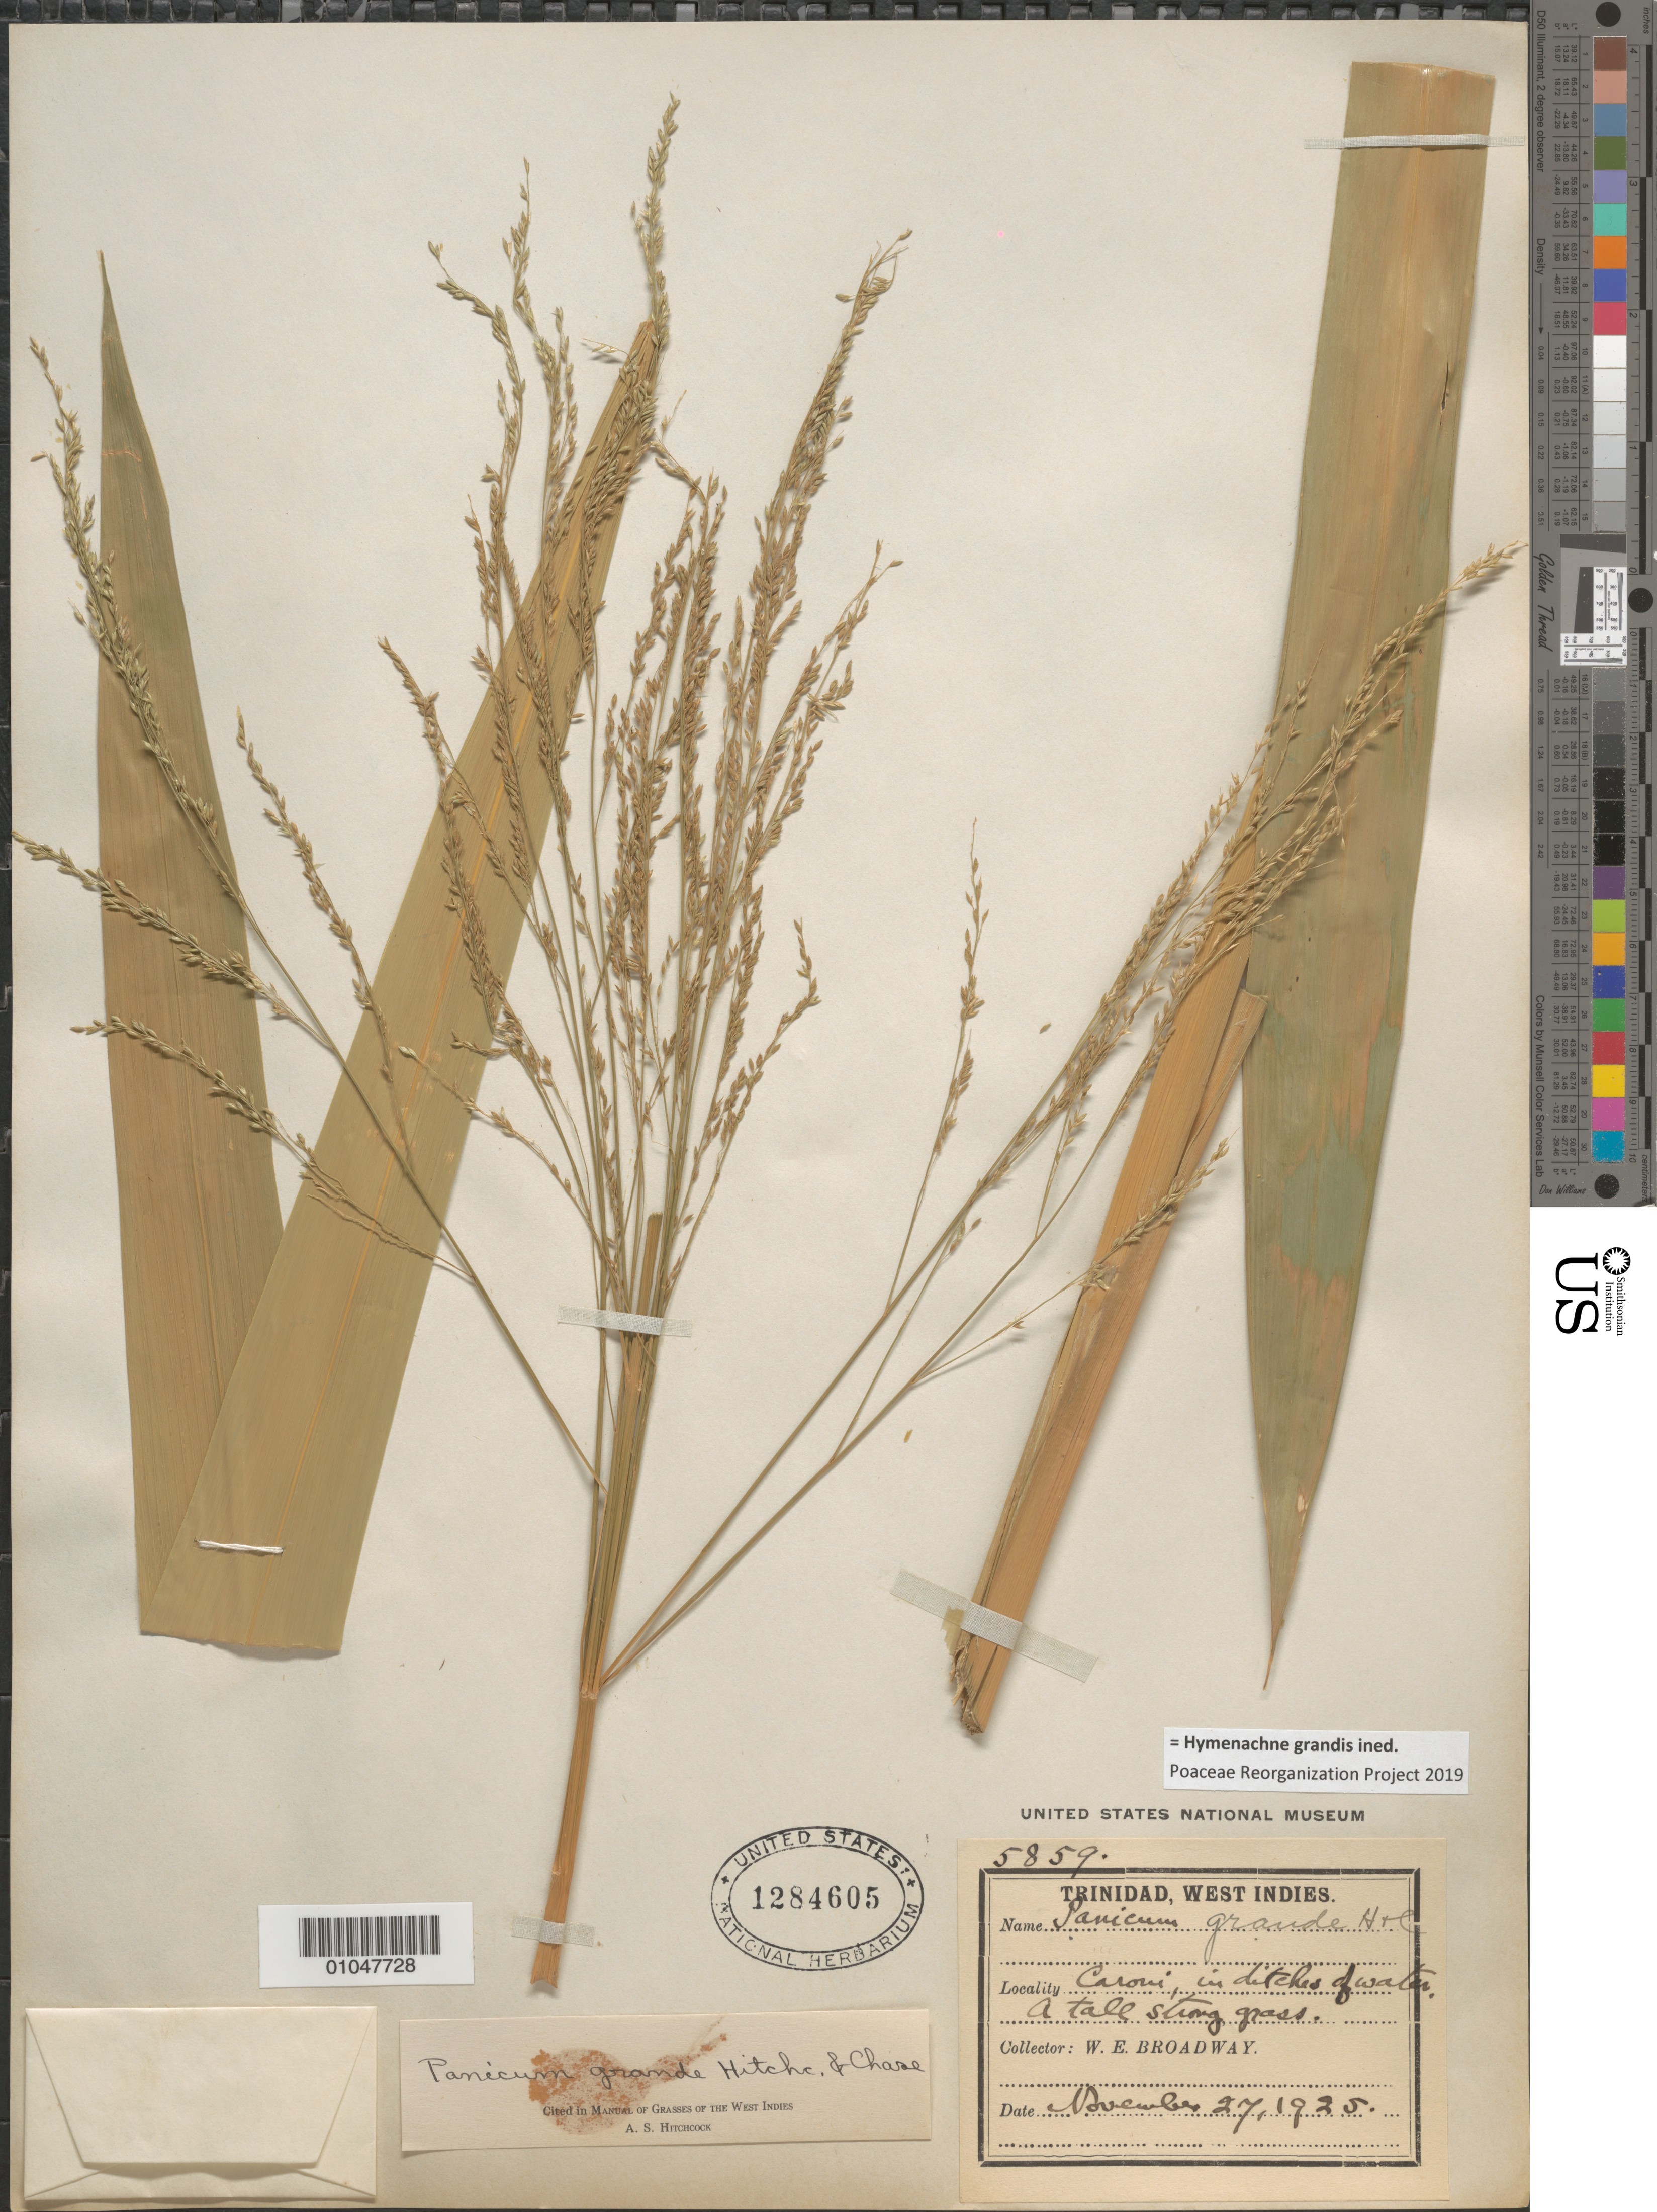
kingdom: Plantae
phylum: Tracheophyta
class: Liliopsida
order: Poales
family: Poaceae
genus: Hymenachne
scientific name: Hymenachne grandis ined. prp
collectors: W. E. Broadway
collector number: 5859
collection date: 1925-11-27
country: Trinidad and Tobago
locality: Trinidad, West Indies. Caroni, in ditches of water.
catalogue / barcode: US 1284605